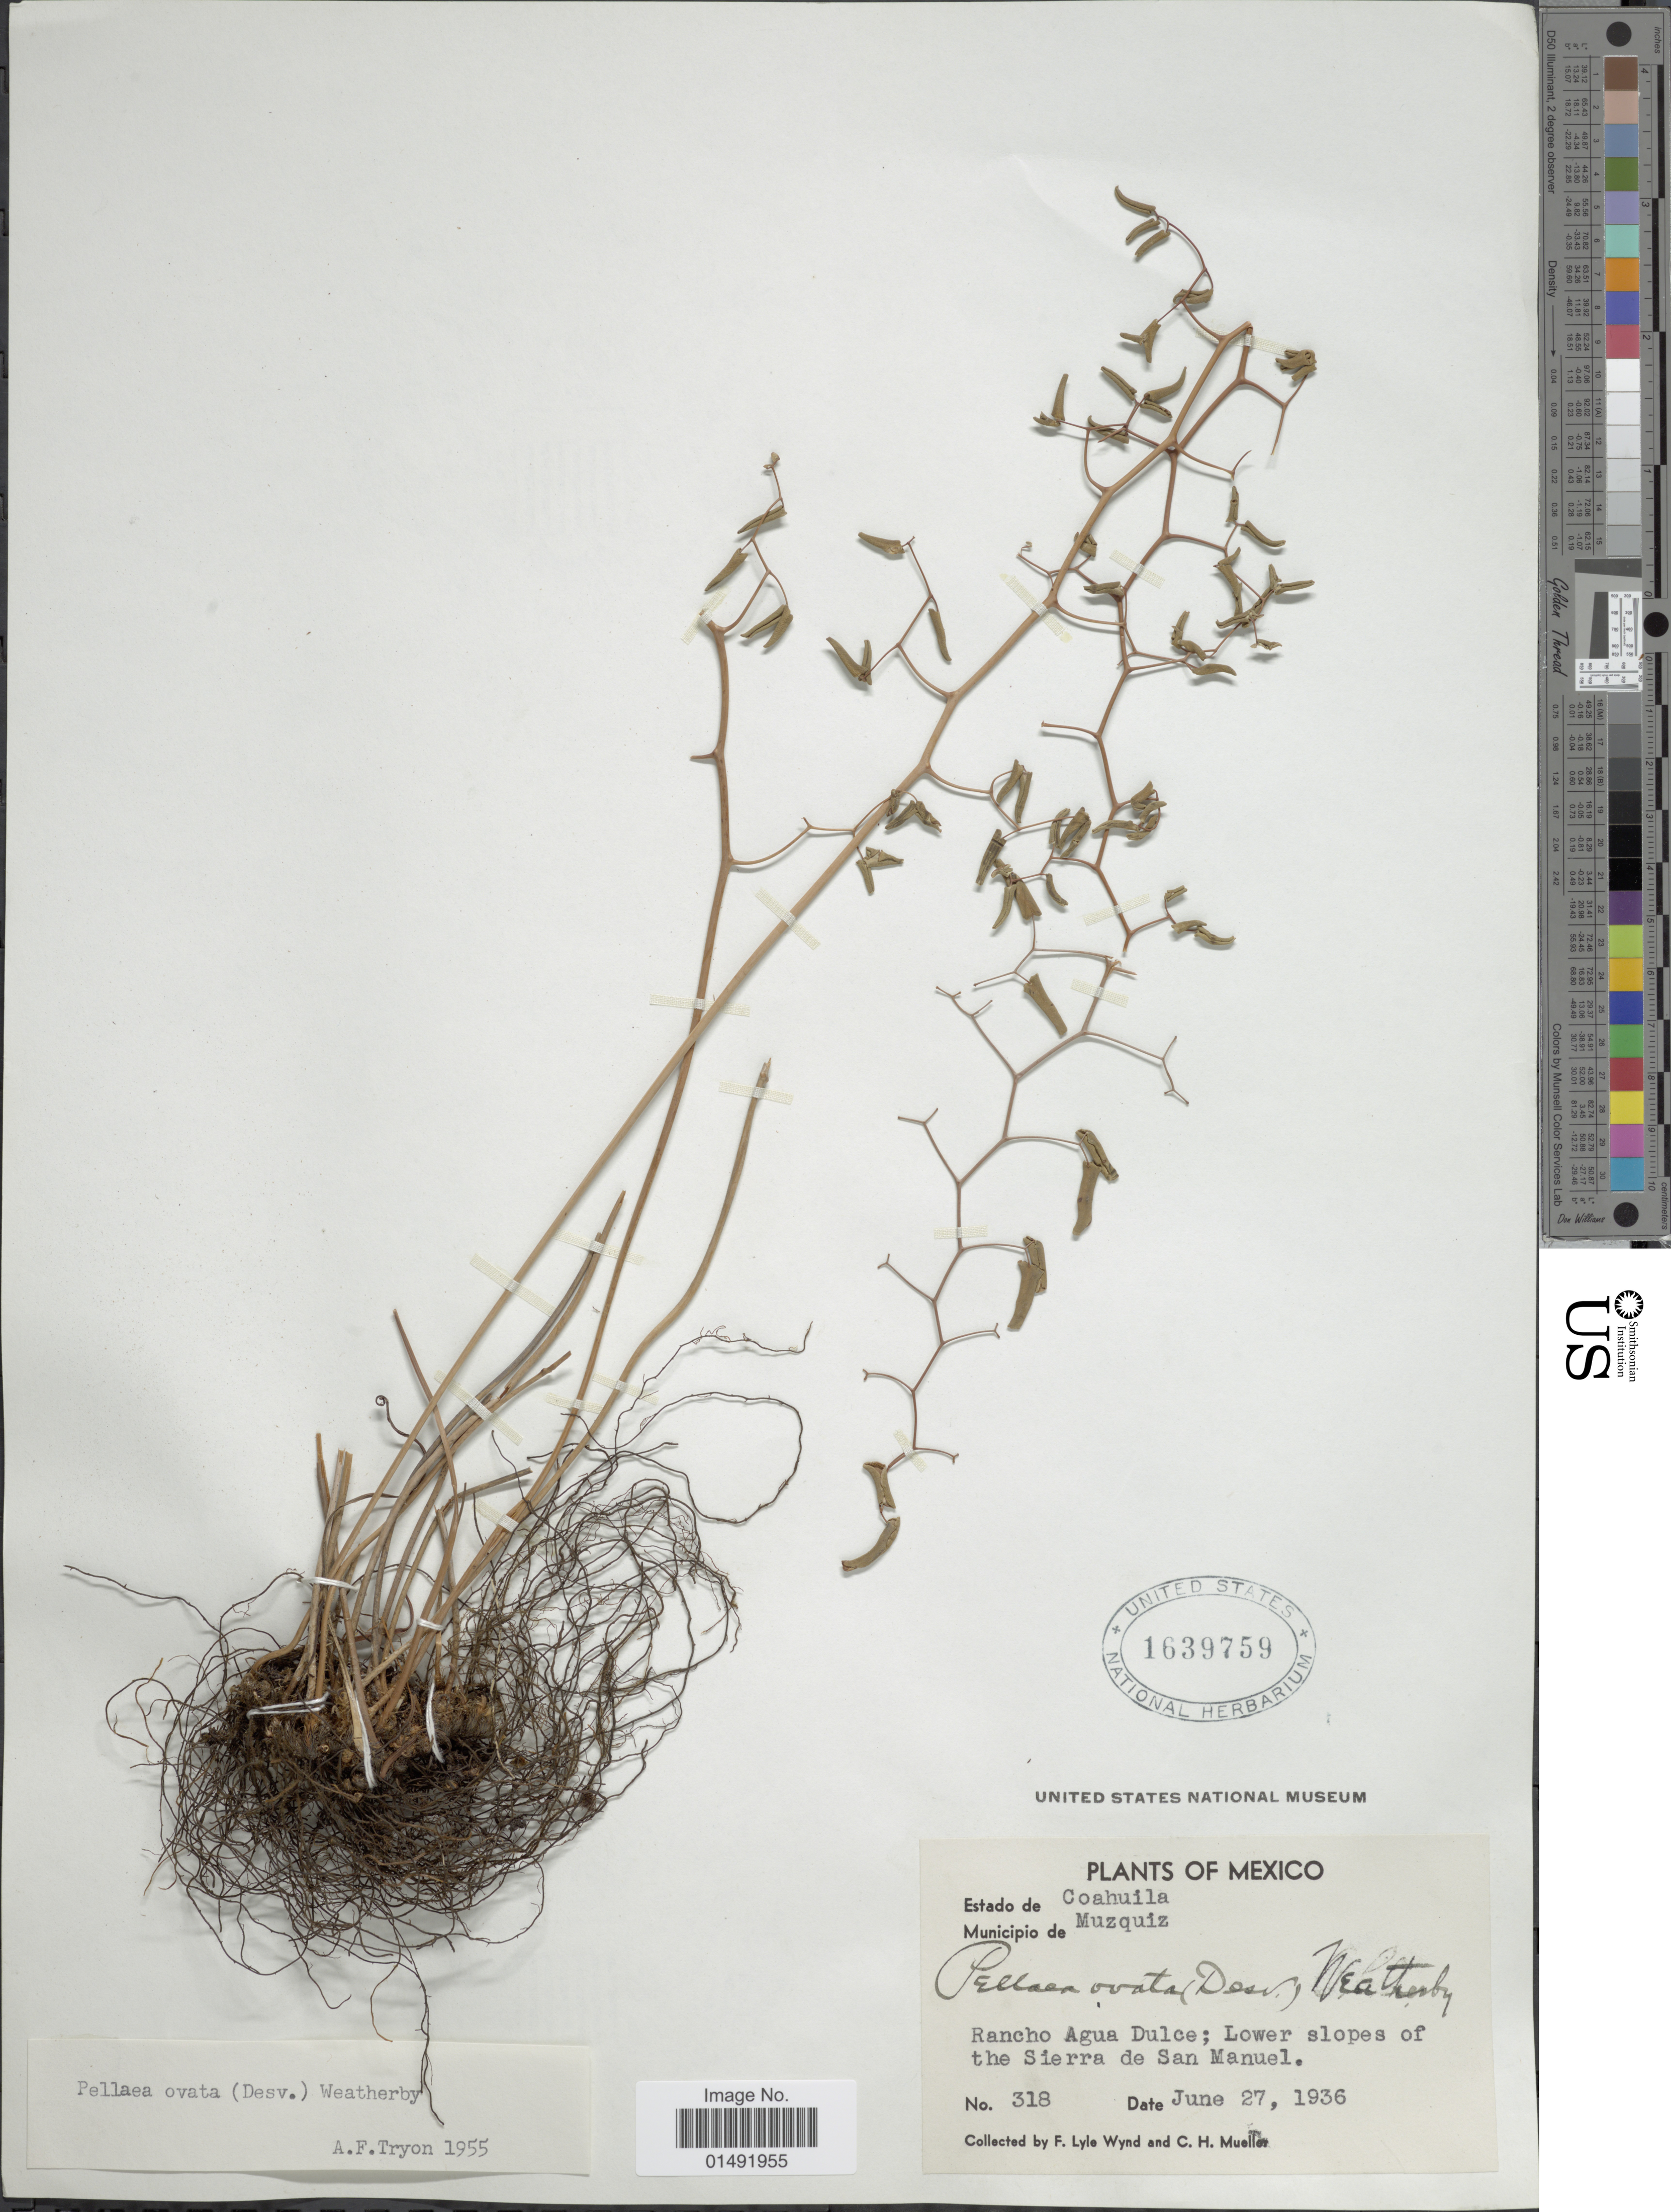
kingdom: Plantae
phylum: Tracheophyta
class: Polypodiopsida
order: Polypodiales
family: Pteridaceae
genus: Pellaea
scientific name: Pellaea ovata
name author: (Desv.) Weath.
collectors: F. L. Wynd & C. H. Mueller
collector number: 318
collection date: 1936-06-27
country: Mexico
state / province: Coahuila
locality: Municpio de Muzquiz, Ranchi Agua Dulce; Lower slopes of the Sierra de San Manuel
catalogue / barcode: US 1639759